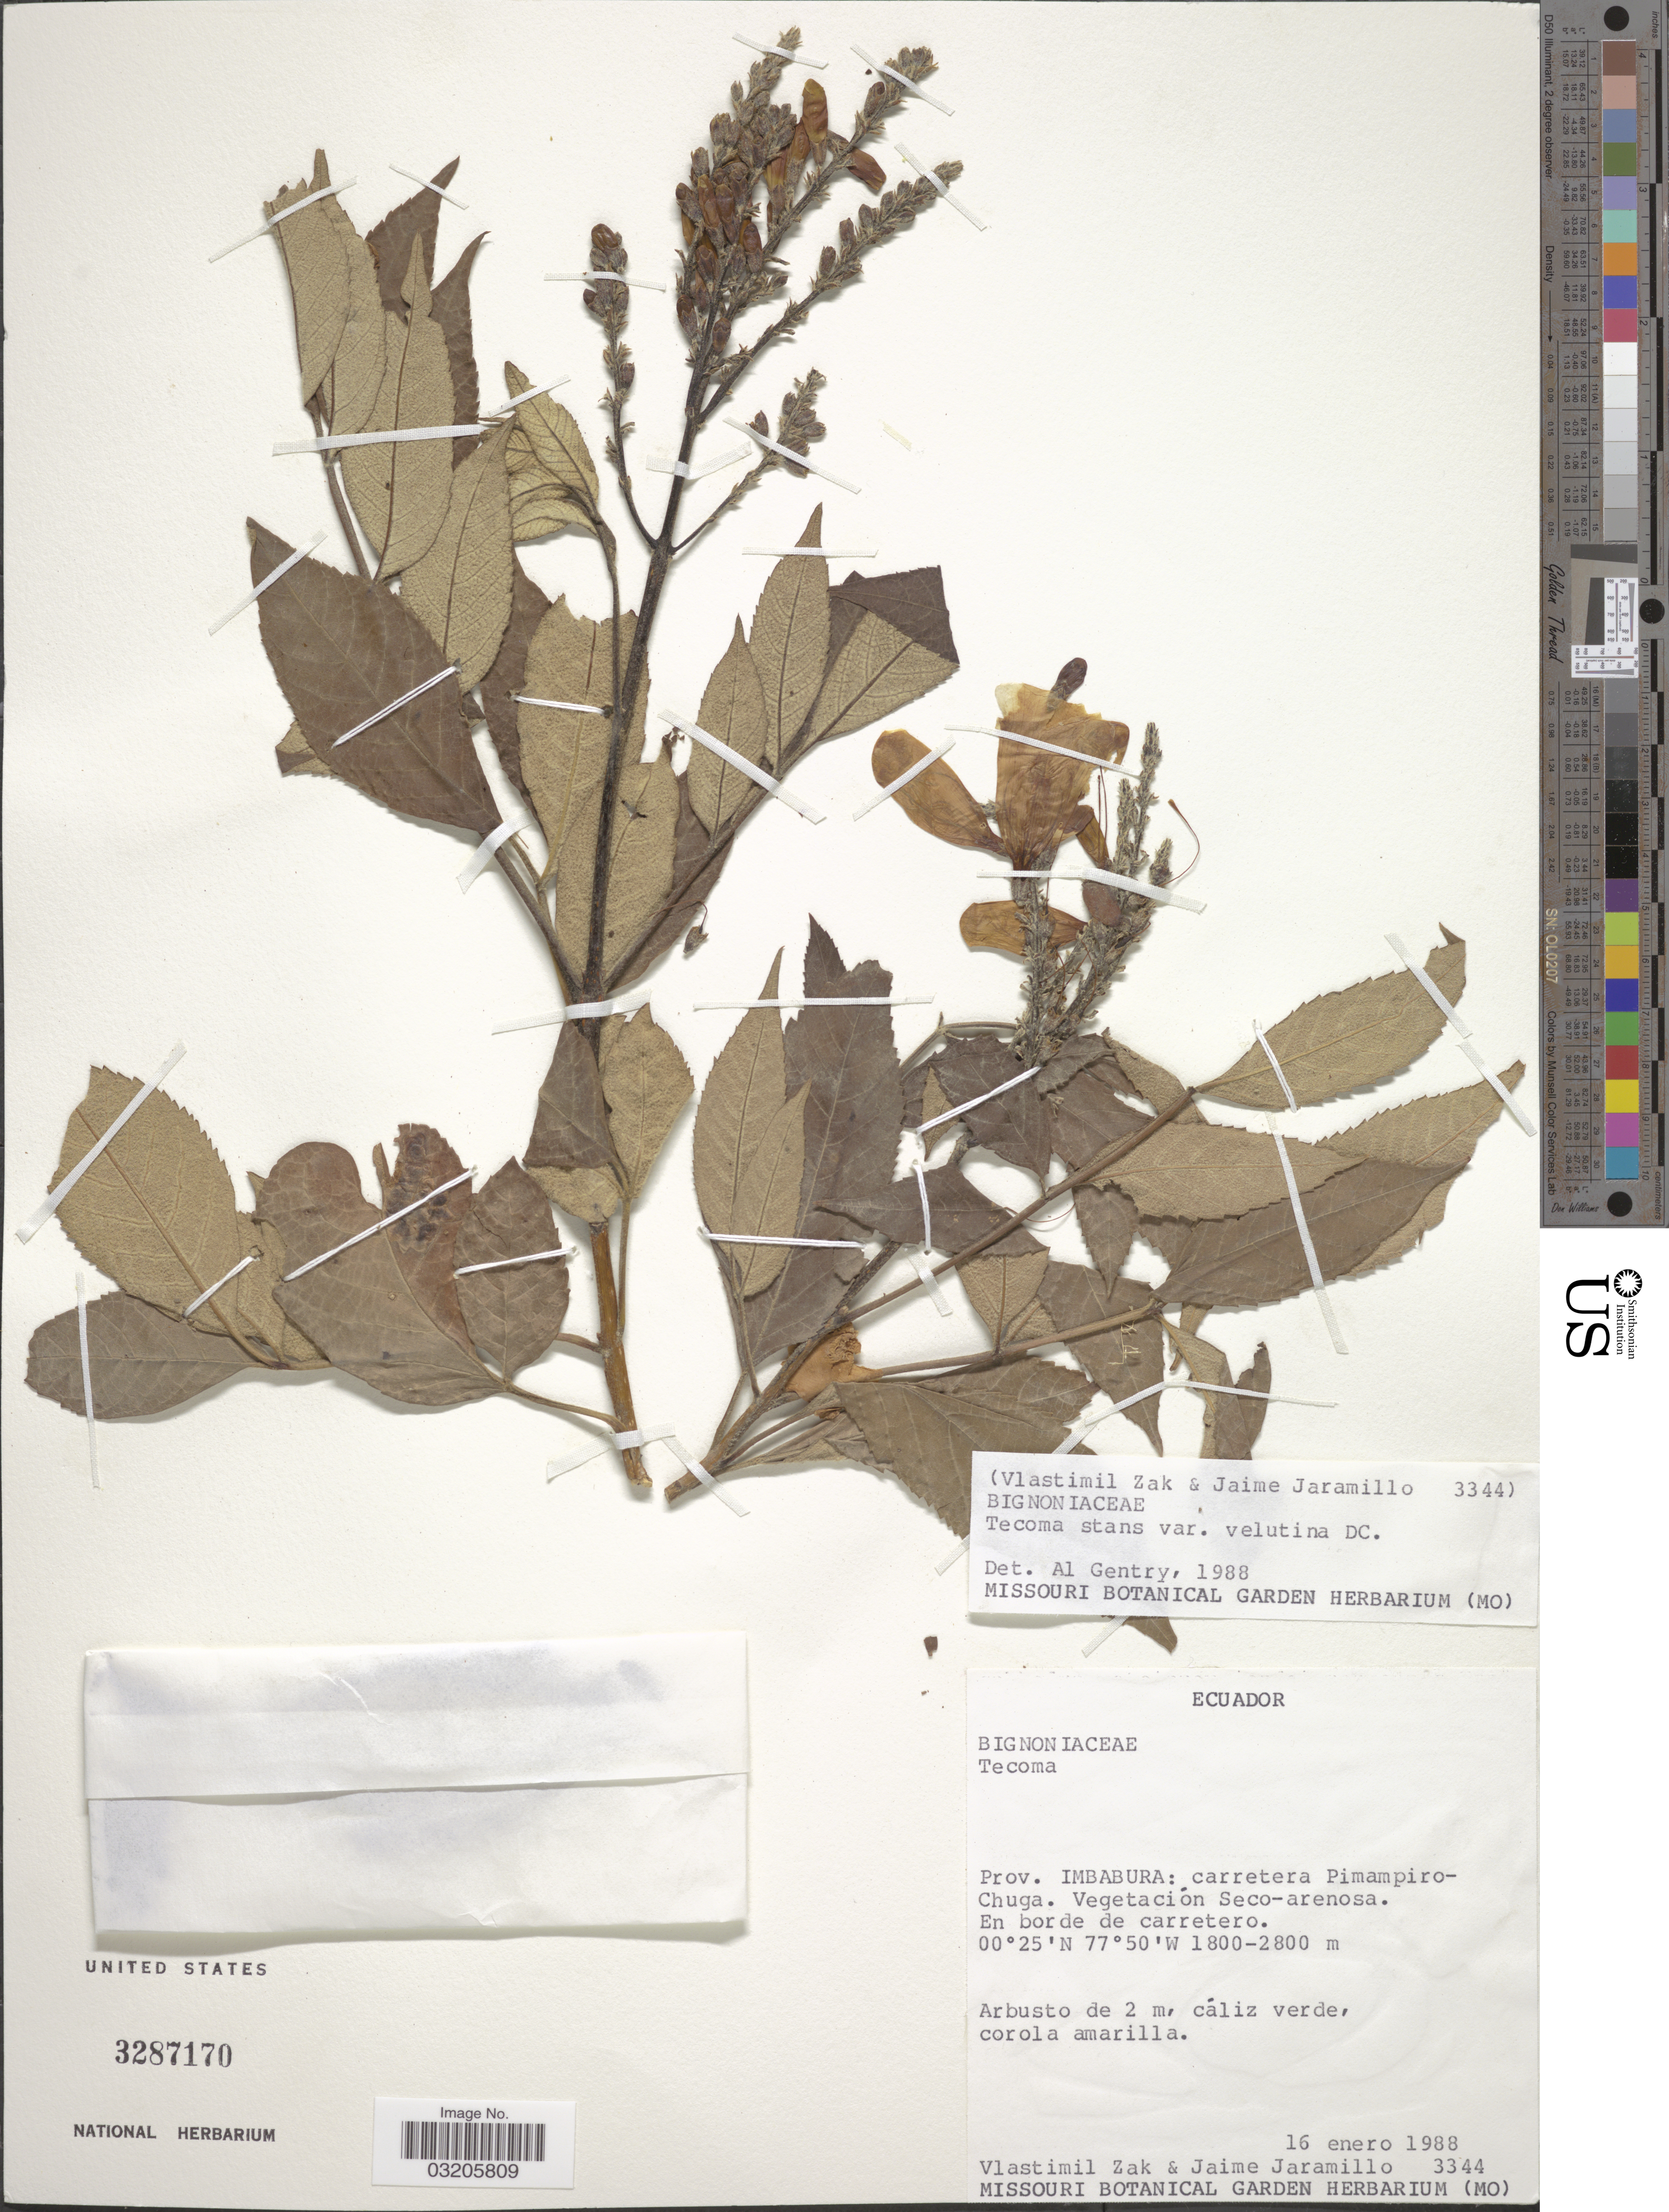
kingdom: Plantae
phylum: Tracheophyta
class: Magnoliopsida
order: Lamiales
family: Bignoniaceae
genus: Tecoma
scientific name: Tecoma stans var. velutina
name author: DC.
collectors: V. Zak & J. Jaramillo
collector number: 3344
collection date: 1988-01-16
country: Ecuador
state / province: Imbabura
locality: Carretera Pimampiro-Chuga. Vegetación Seco-arenosa. En borde de carretero.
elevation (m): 1800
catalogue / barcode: US 3287170